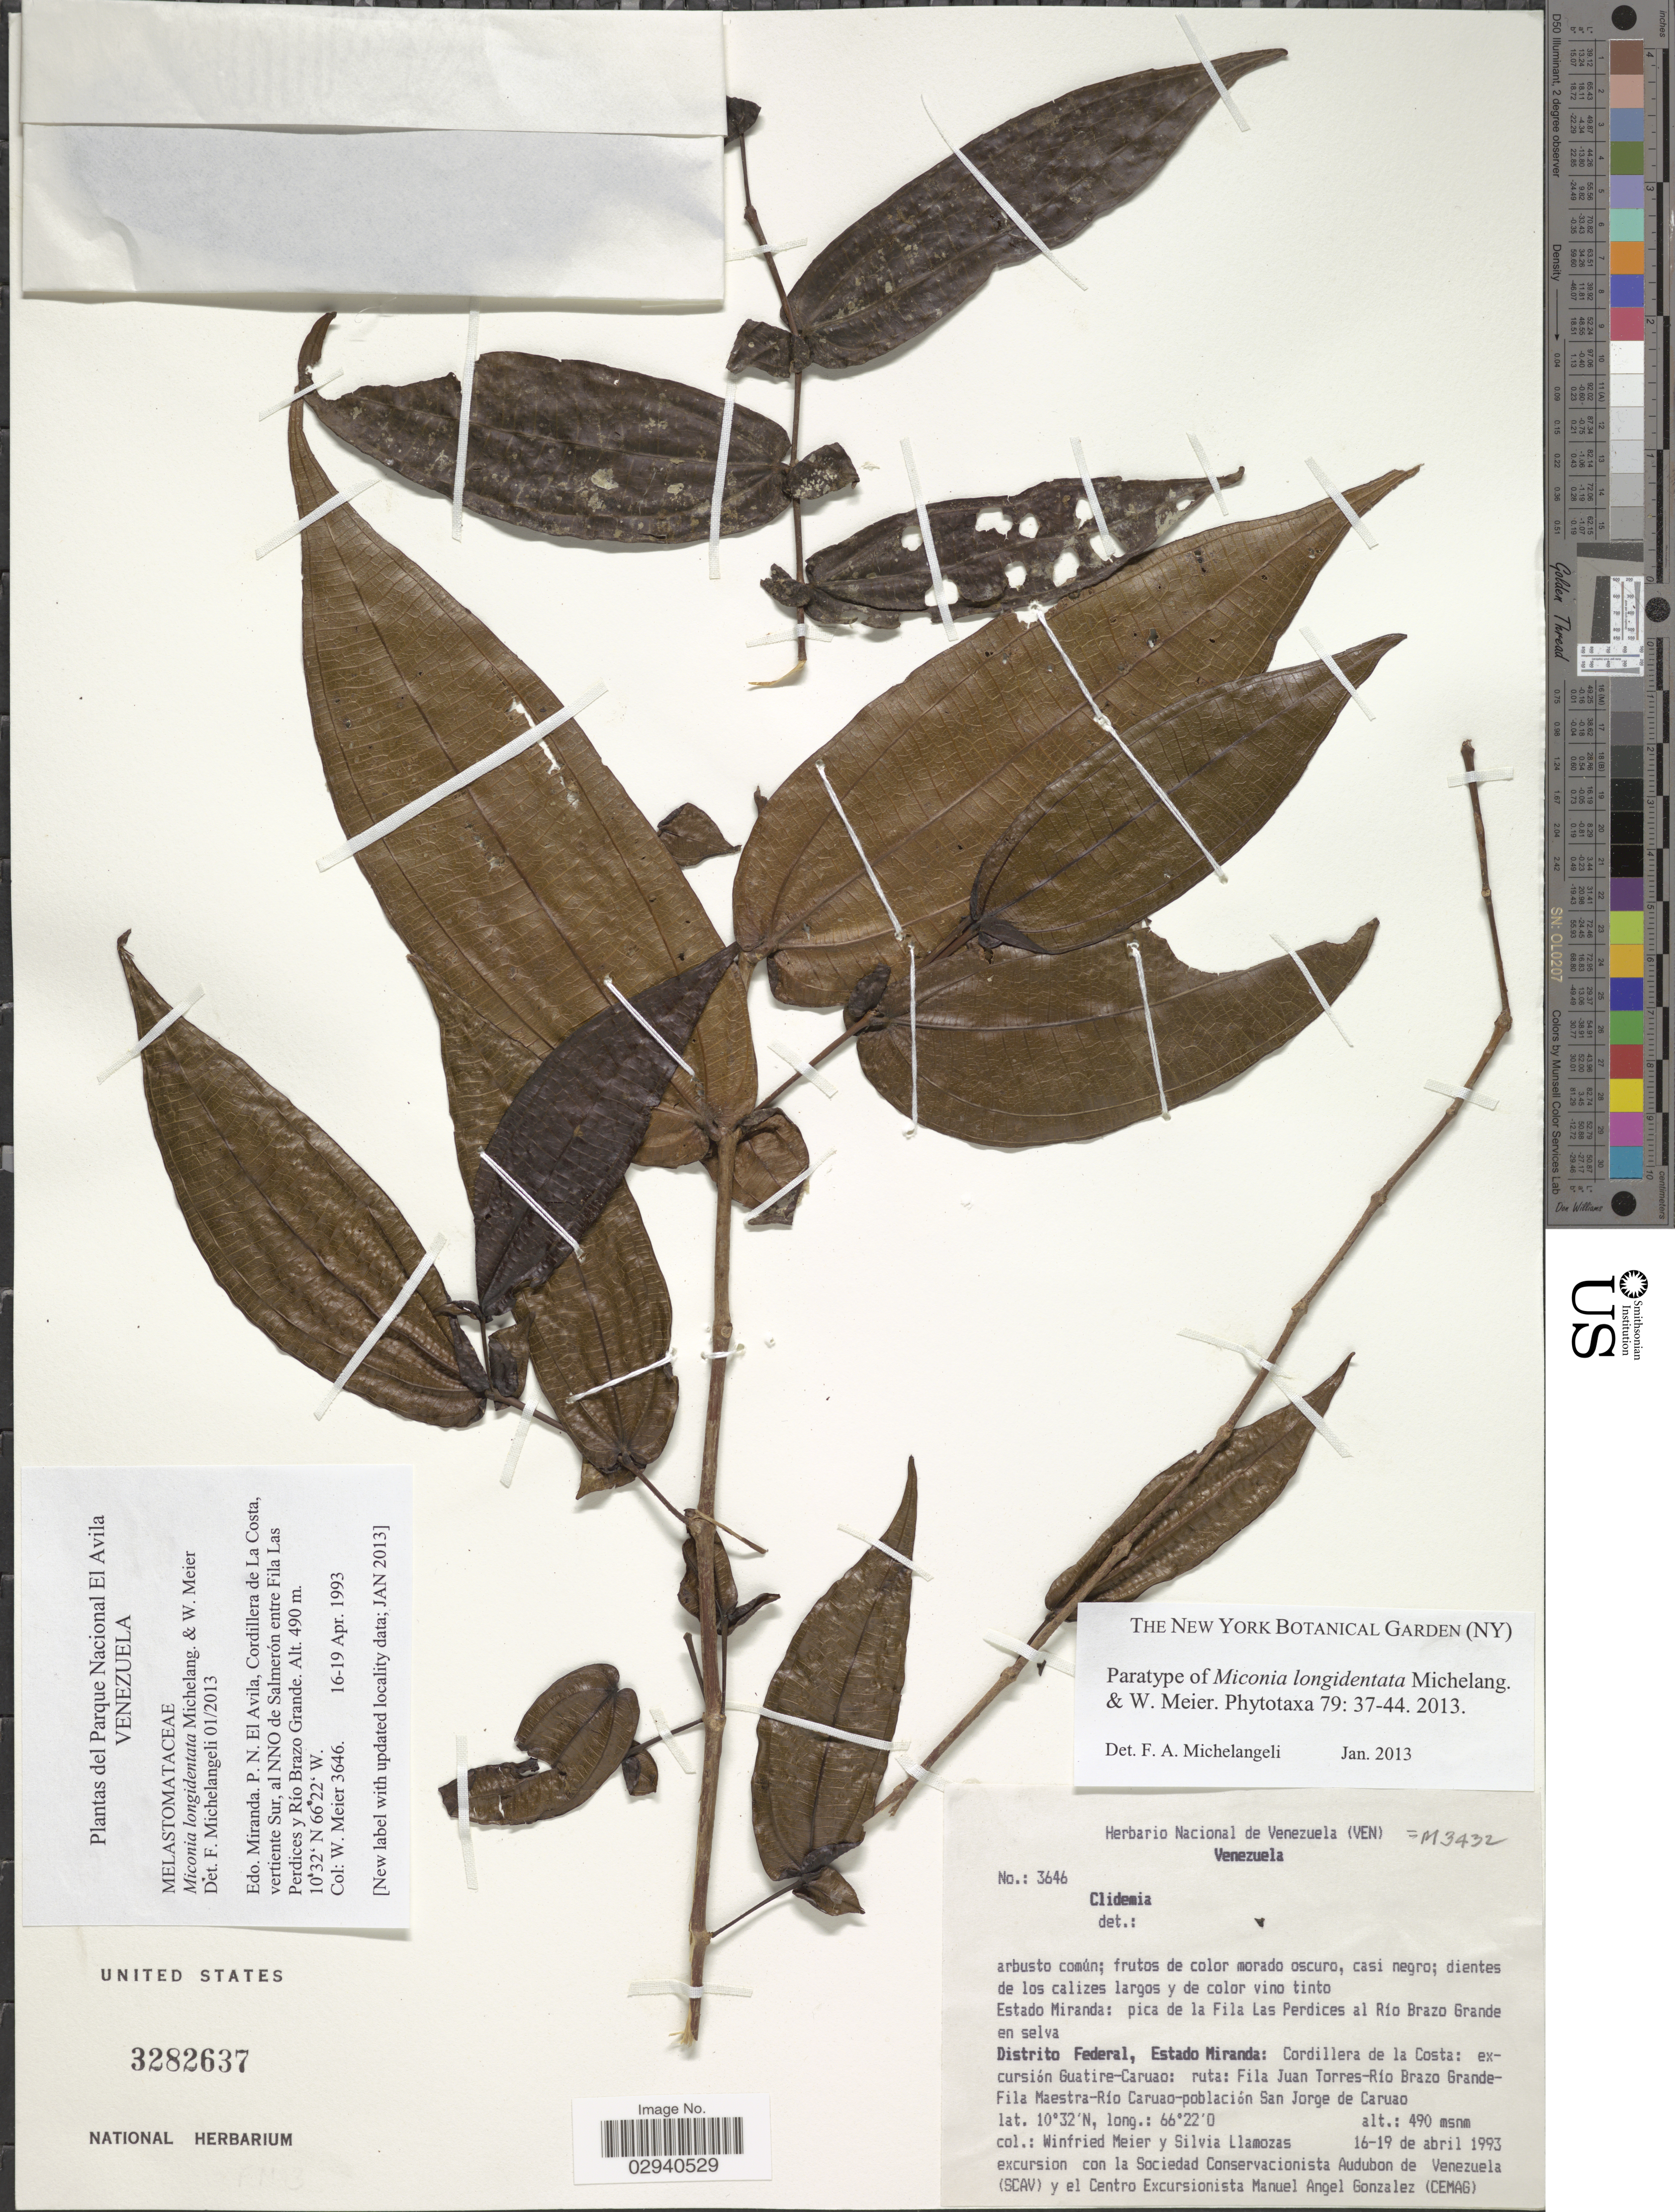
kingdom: Plantae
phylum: Tracheophyta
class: Magnoliopsida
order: Myrtales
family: Melastomataceae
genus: Miconia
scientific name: Miconia longidentata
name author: Michelang. & Meier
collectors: W. Meier & S. Llamozas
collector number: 3646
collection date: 1993-04-16/1993-04-19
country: Venezuela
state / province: Miranda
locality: Distrito Federal. Cordillera de la Costa: excursión Guatire-Caruao: ruta: Fila Juan Torres-Río Brazo Grande-Fila Maestra- Río Caruao-población San Jorge de Caruao.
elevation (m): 490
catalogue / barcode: US 3282637